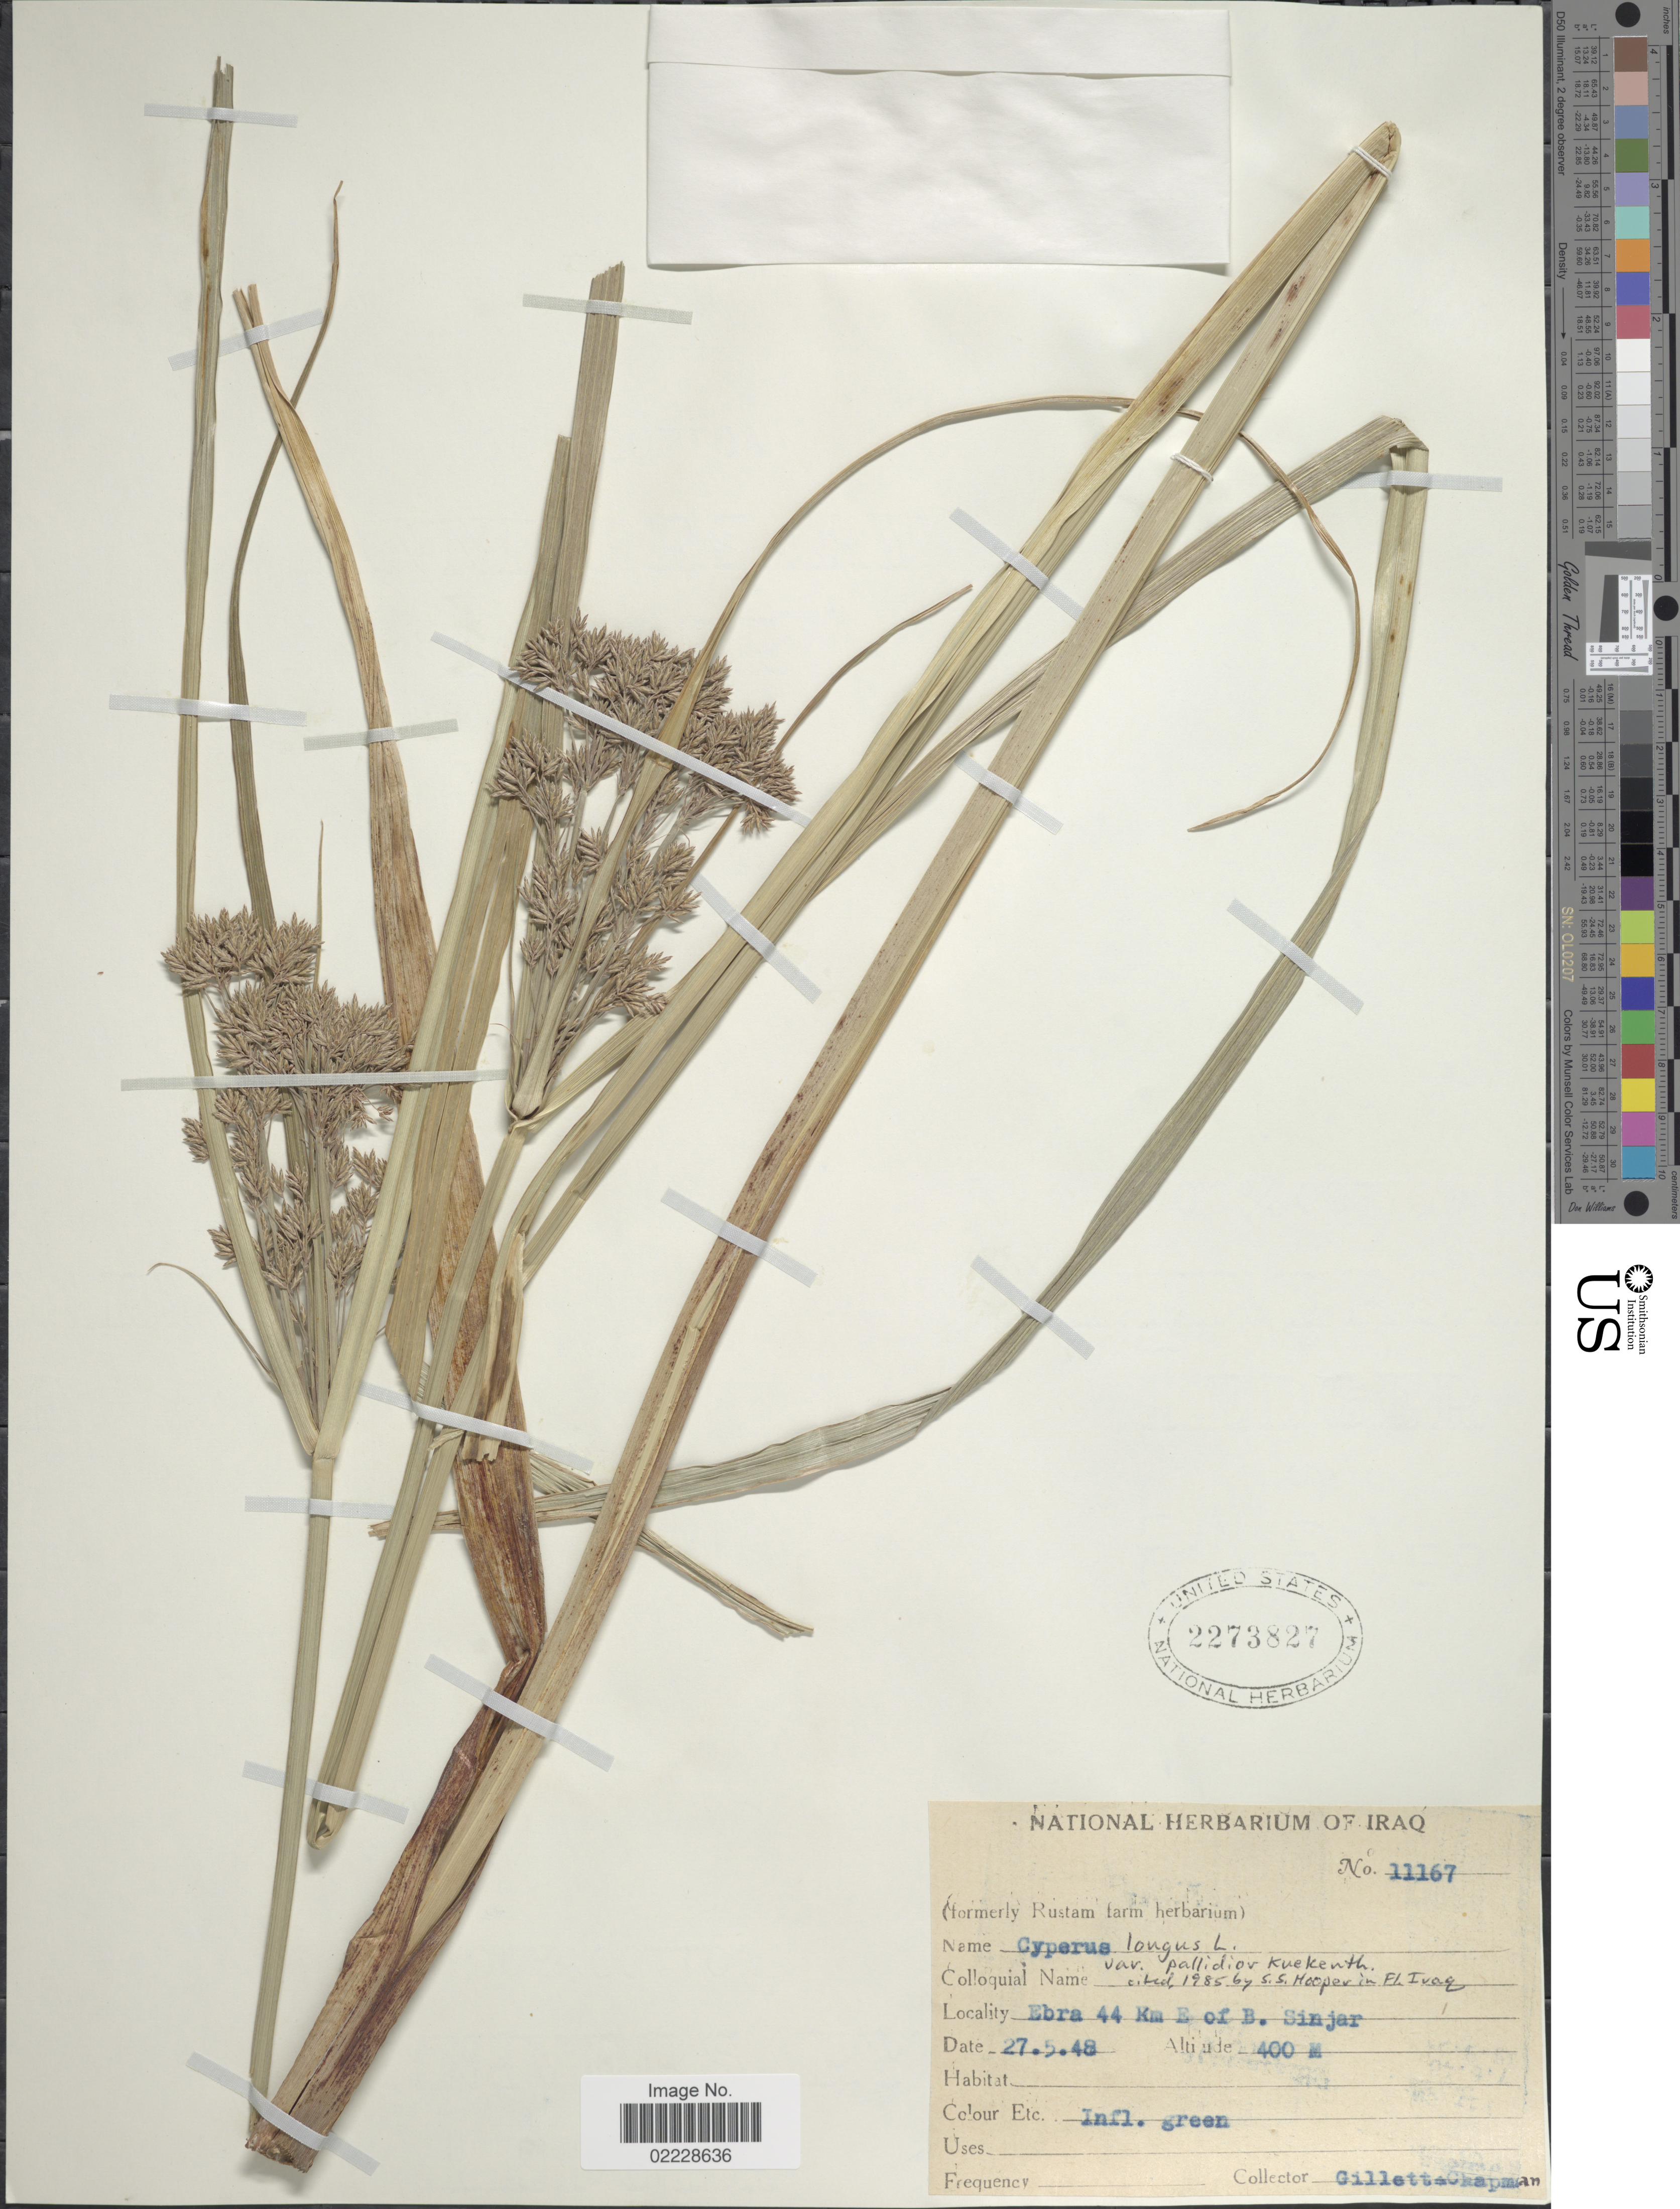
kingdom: Plantae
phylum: Tracheophyta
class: Liliopsida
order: Poales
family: Cyperaceae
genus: Cyperus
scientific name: Cyperus longus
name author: L.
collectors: Gillett, -- & A. Chapman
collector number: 11167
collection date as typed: Transcribed d/m/y: 27/5/48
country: Iraq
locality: Ebra 44 km E of B. Sinjar.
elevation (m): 400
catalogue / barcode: US 2273827